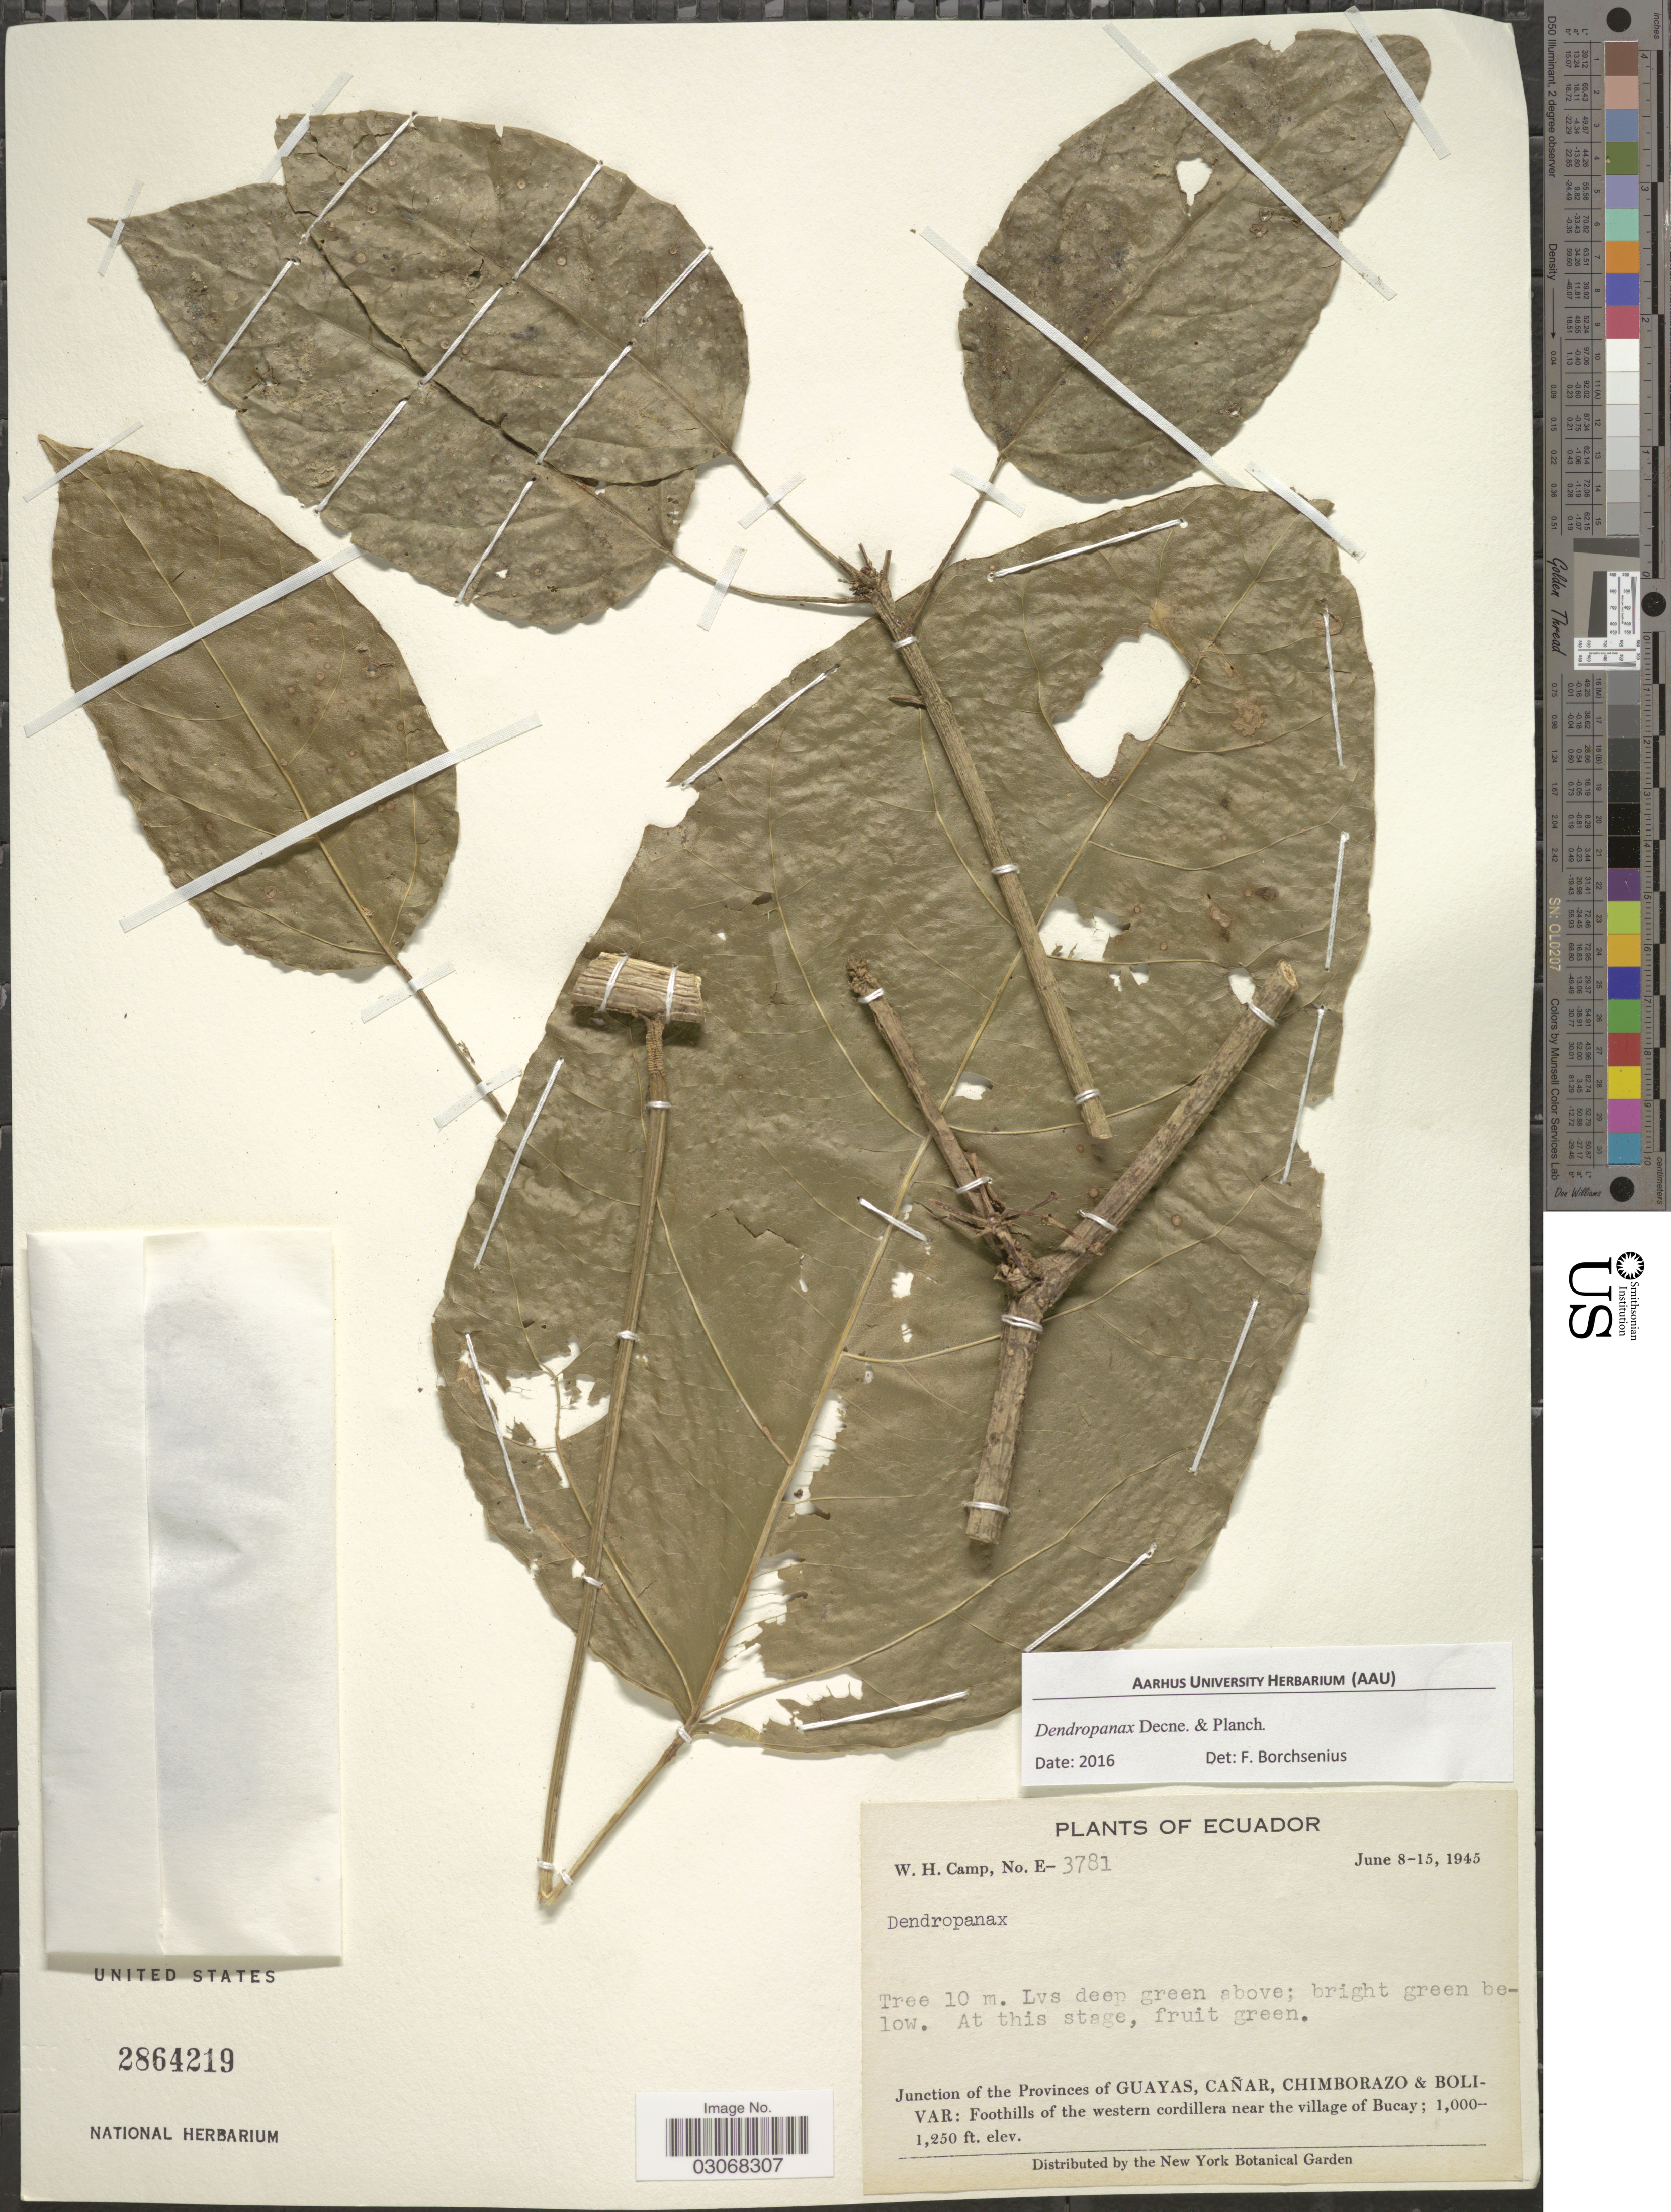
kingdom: Plantae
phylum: Tracheophyta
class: Magnoliopsida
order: Apiales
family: Araliaceae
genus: Dendropanax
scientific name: Dendropanax sp.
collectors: W. H. Camp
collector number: E-3781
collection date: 1945-06-08/1945-06-15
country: Ecuador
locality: Junction of the Provinces Guayas, Cañar, Chimborazo & Bolivar: Foothills of the western cordillera near the village Bucay.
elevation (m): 1000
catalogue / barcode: US 2864219